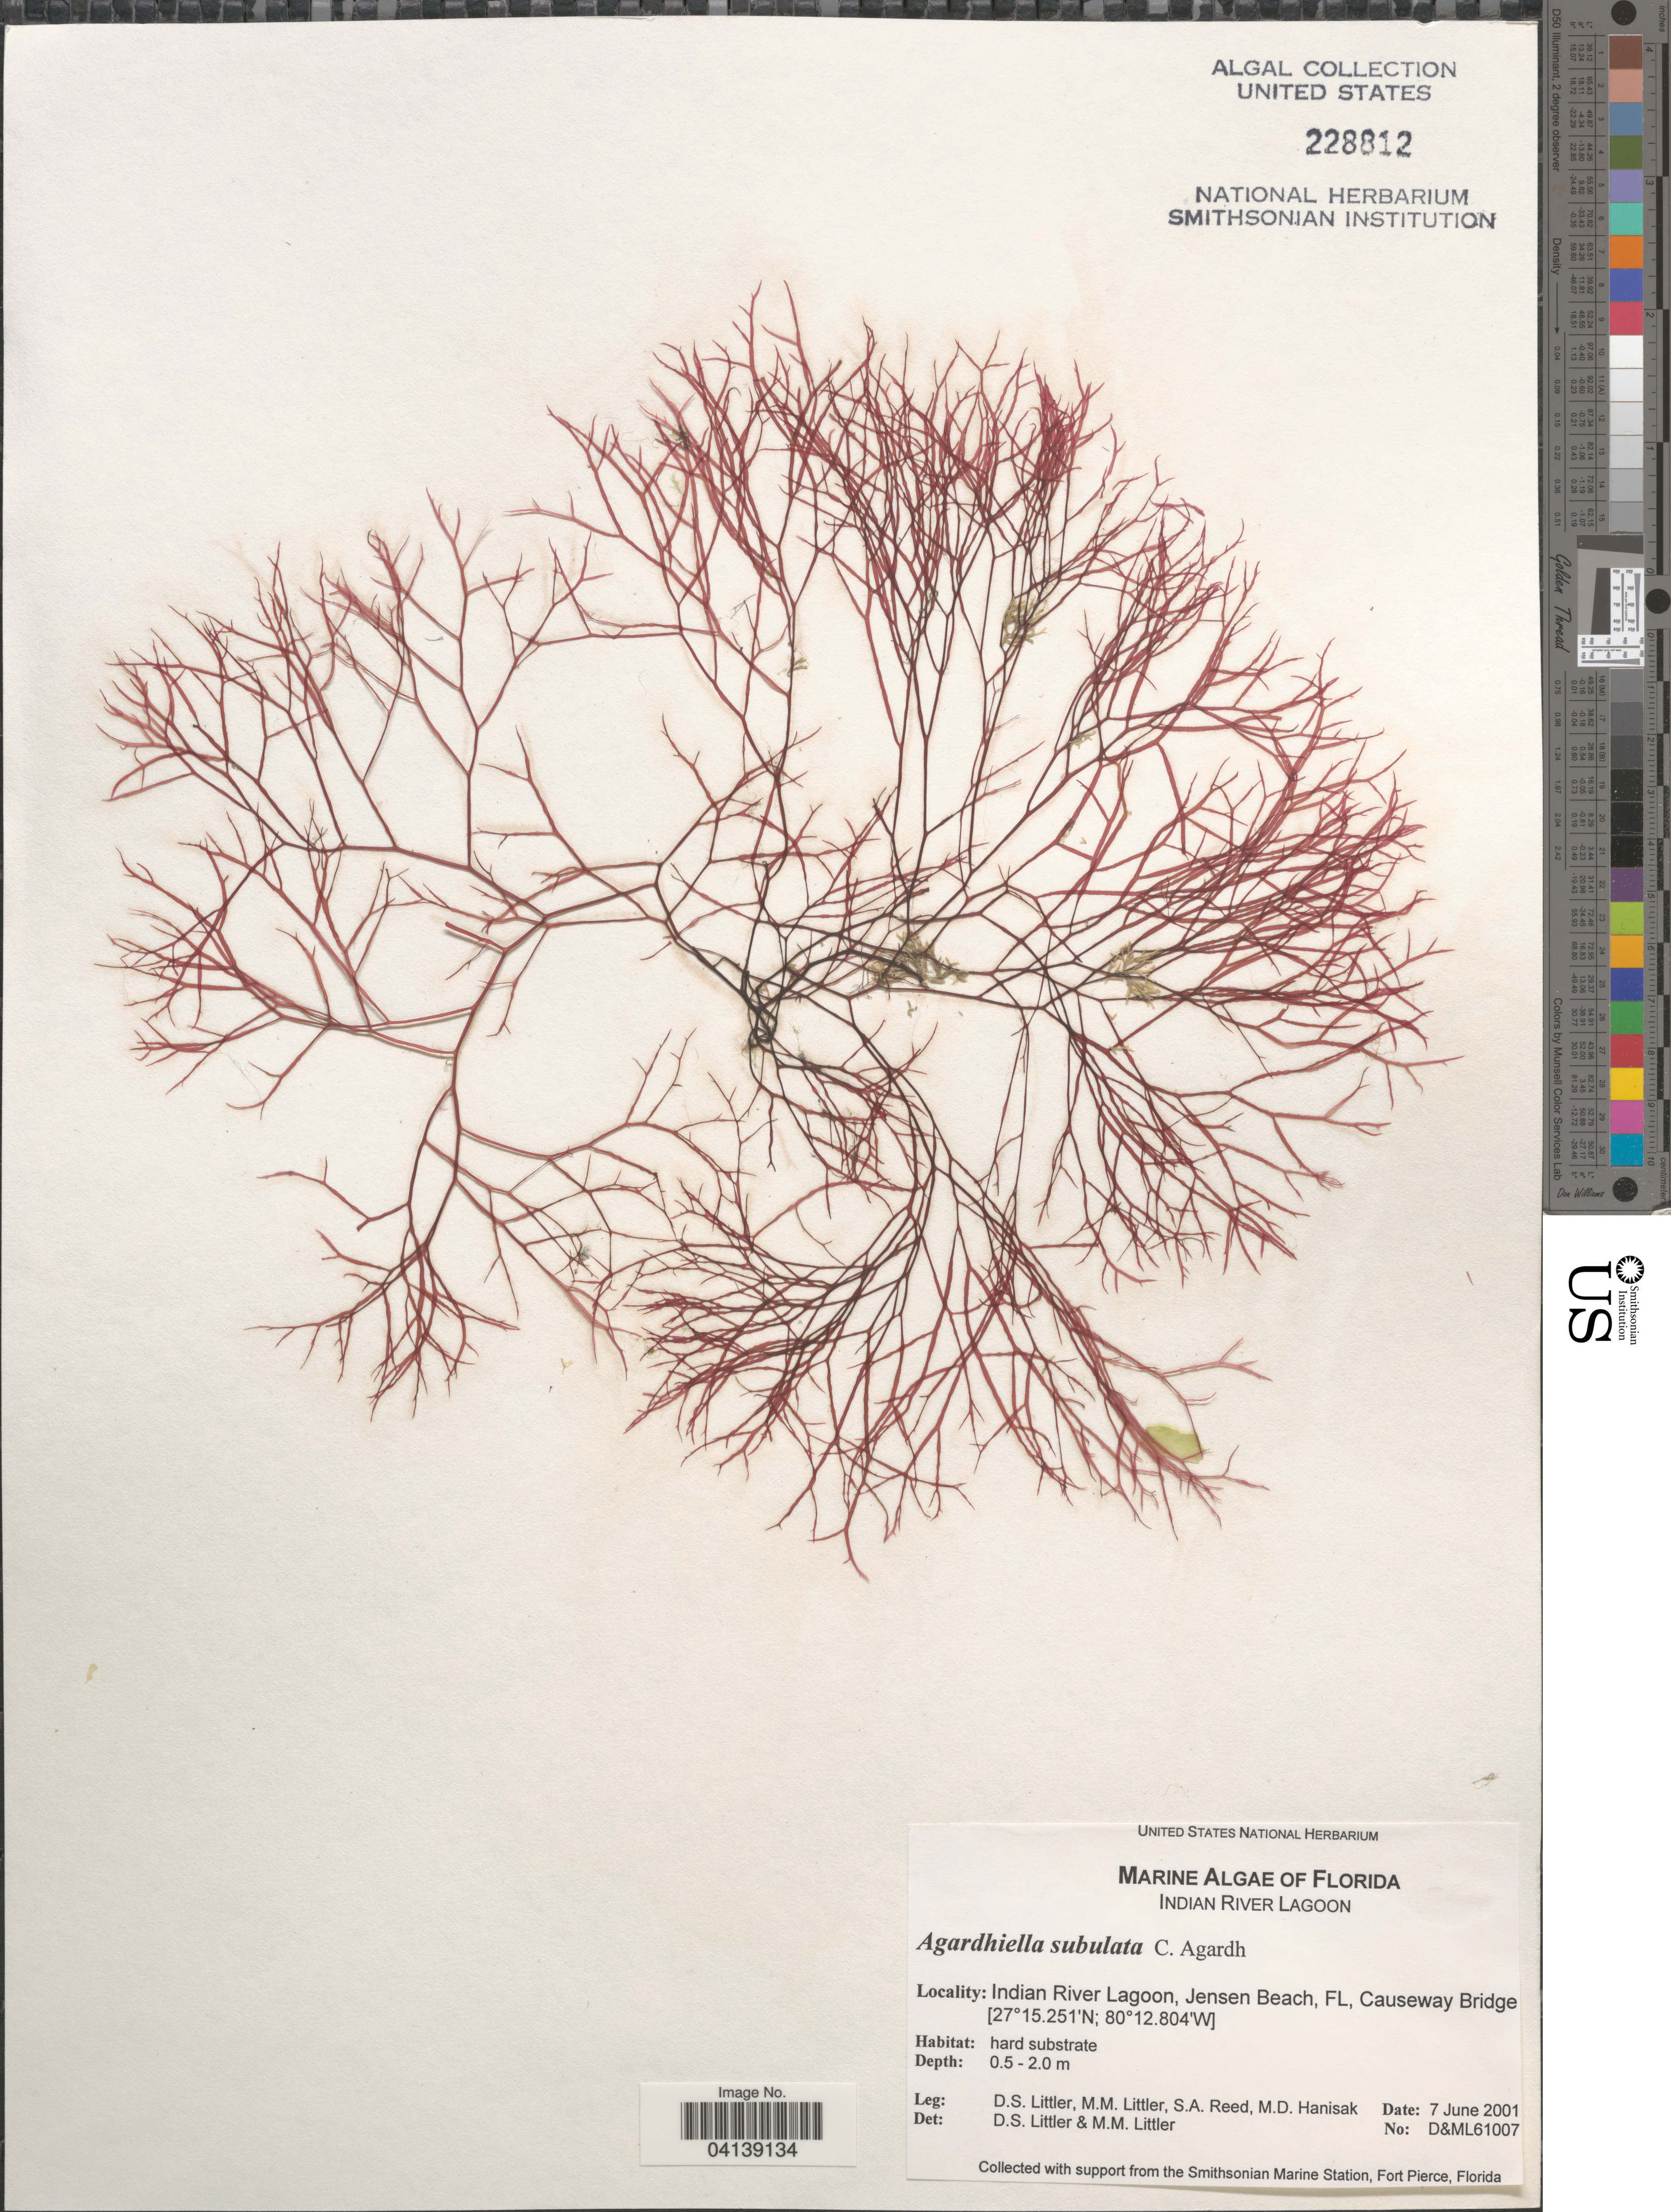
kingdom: Plantae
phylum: Rhodophyta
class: Florideophyceae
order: Gigartinales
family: Solieriaceae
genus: Agardhiella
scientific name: Agardhiella subulata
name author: (C. Agardh) G.T.Kraft & M.J. Wynne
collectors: D. S. Littler, S. Reed & M. Hanisak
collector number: D&ML61007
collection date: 2001-06-07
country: United States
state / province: Florida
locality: Indian River Lagoon, Jensen Beach, Causeway Bridge.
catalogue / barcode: US 228812